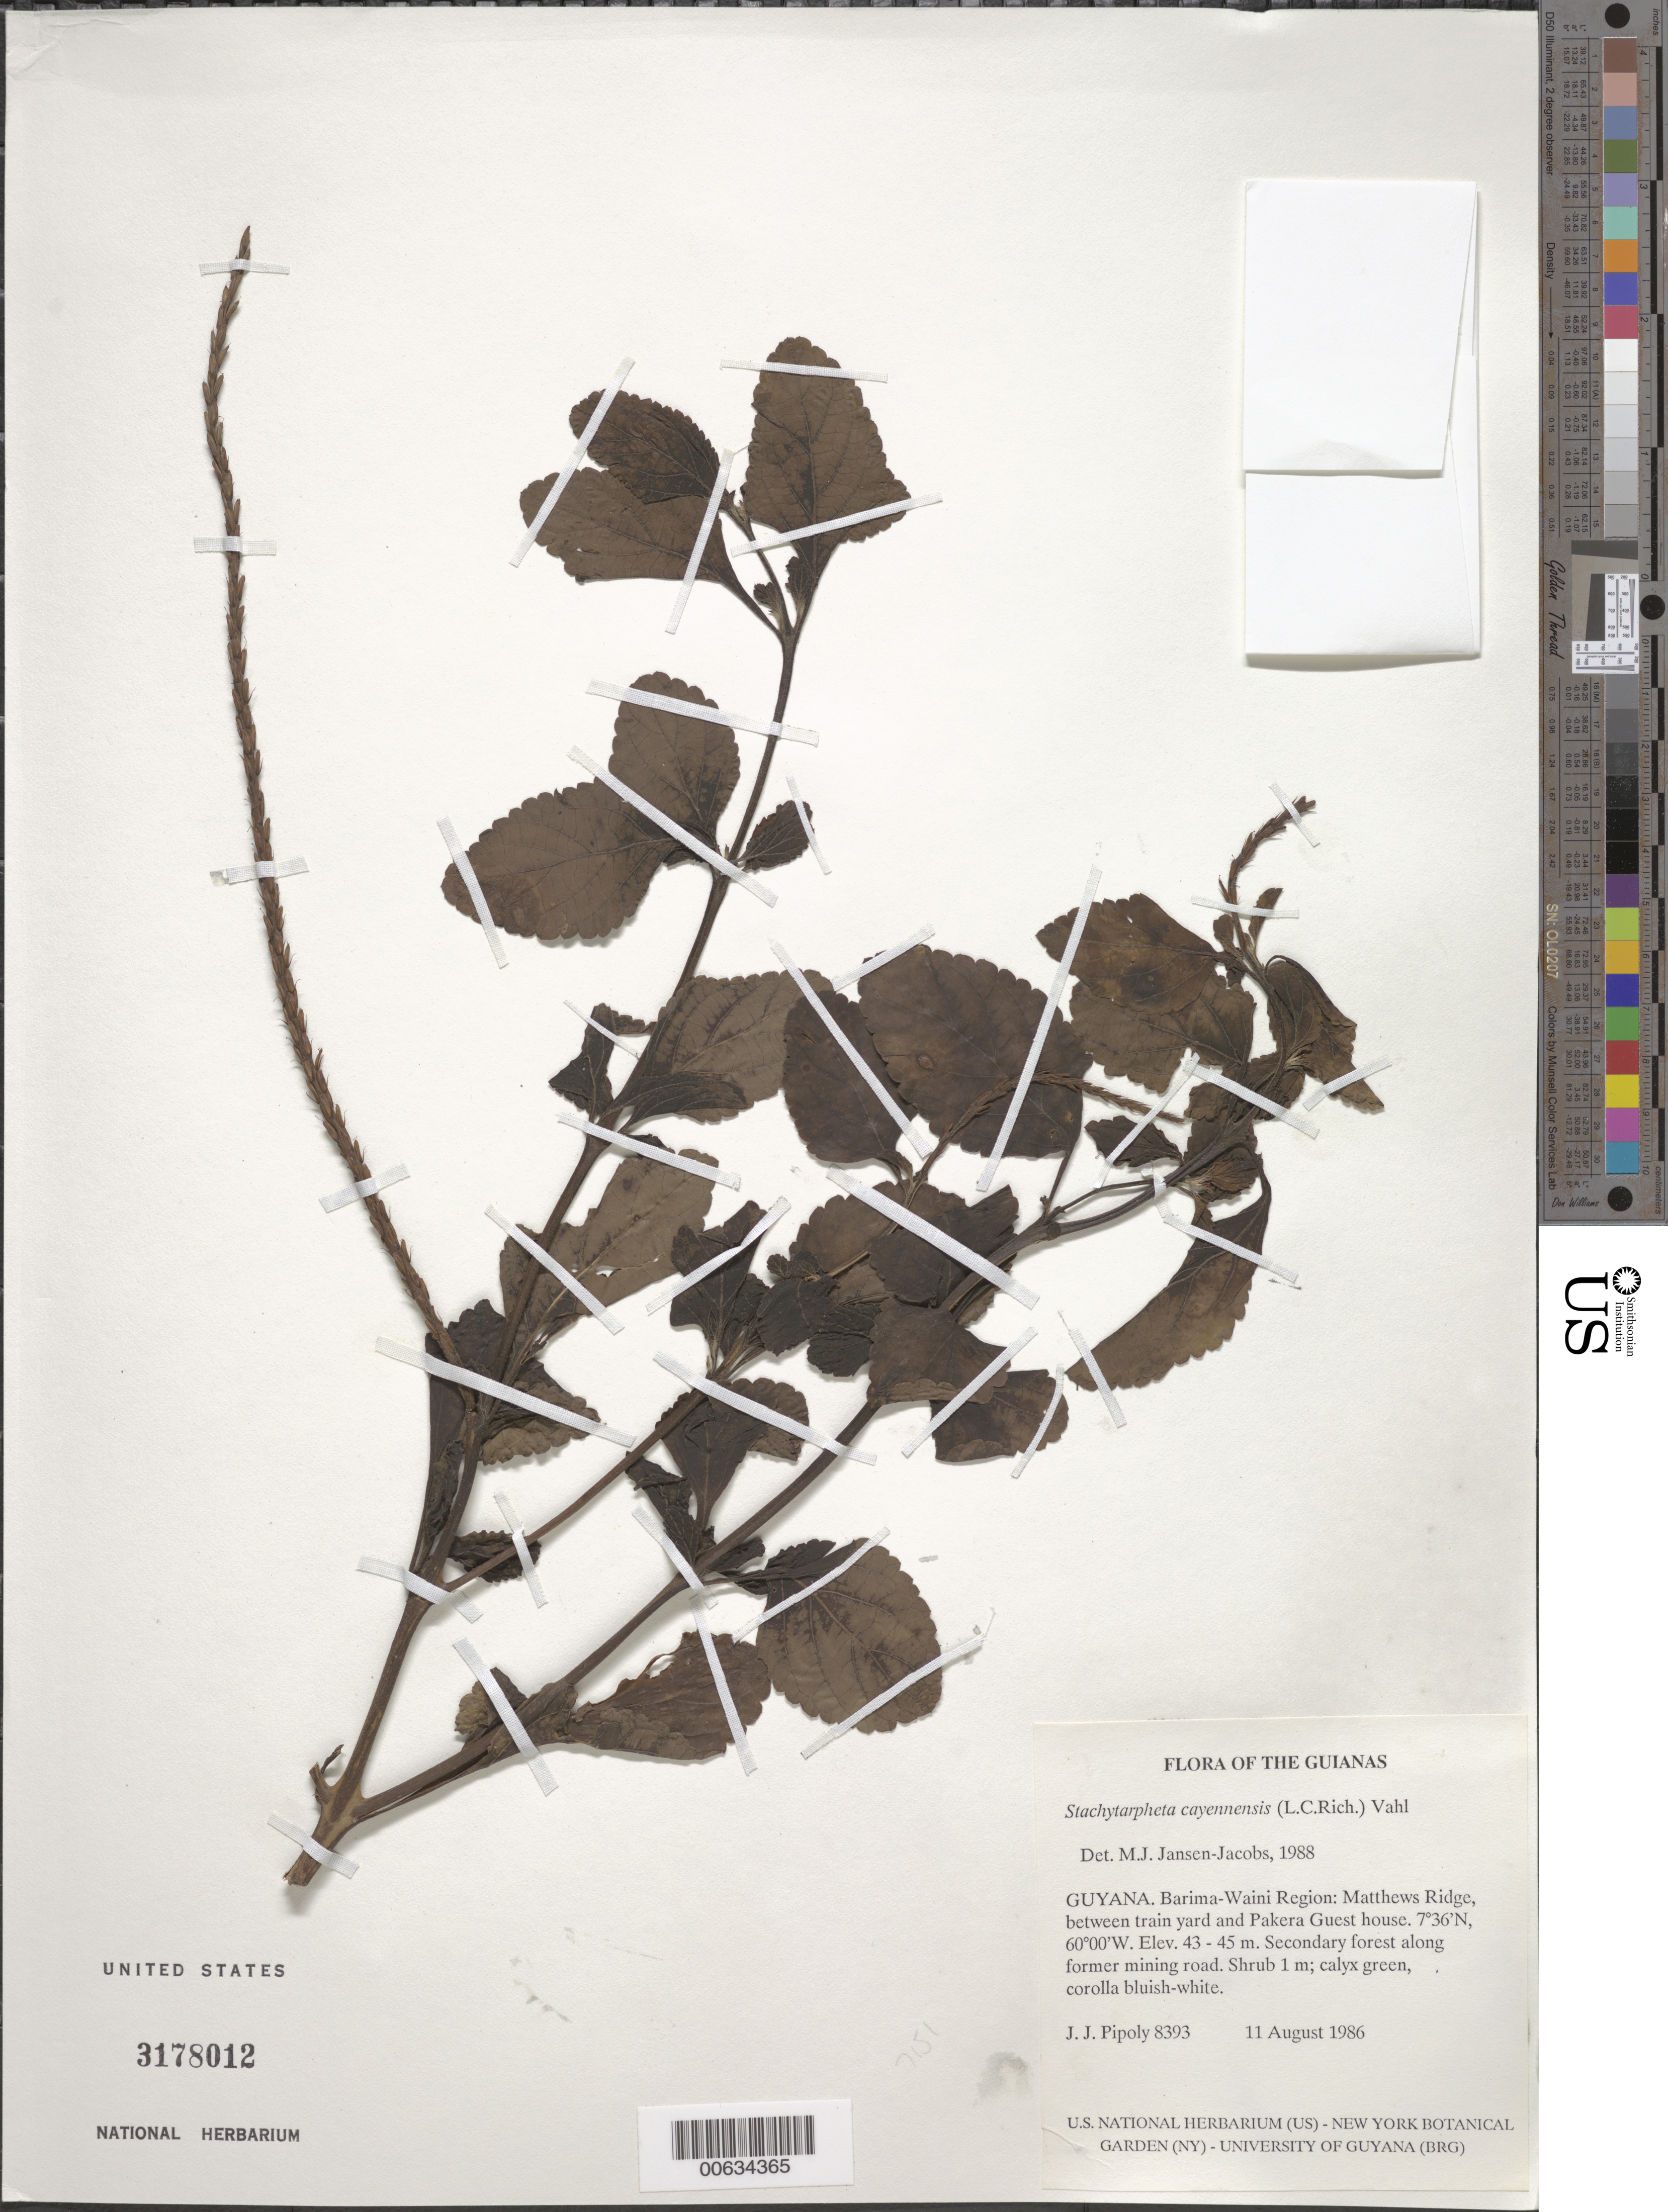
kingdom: Plantae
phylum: Tracheophyta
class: Magnoliopsida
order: Lamiales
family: Verbenaceae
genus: Stachytarpheta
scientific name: Stachytarpheta cayennensis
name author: (Rich.) Vahl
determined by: Jansen-Jacobs, M. J., (U), Nationaal Herbarium Nederland, Utrecht University branch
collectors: J. J. Pipoly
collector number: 8393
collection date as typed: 11 August 1986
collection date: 1986-08-11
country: Guyana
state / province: Barima-Waini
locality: Matthews Ridge, between train yard and Pakera Guest house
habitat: Secondary forest along former mining road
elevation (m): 45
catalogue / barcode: US 3178012